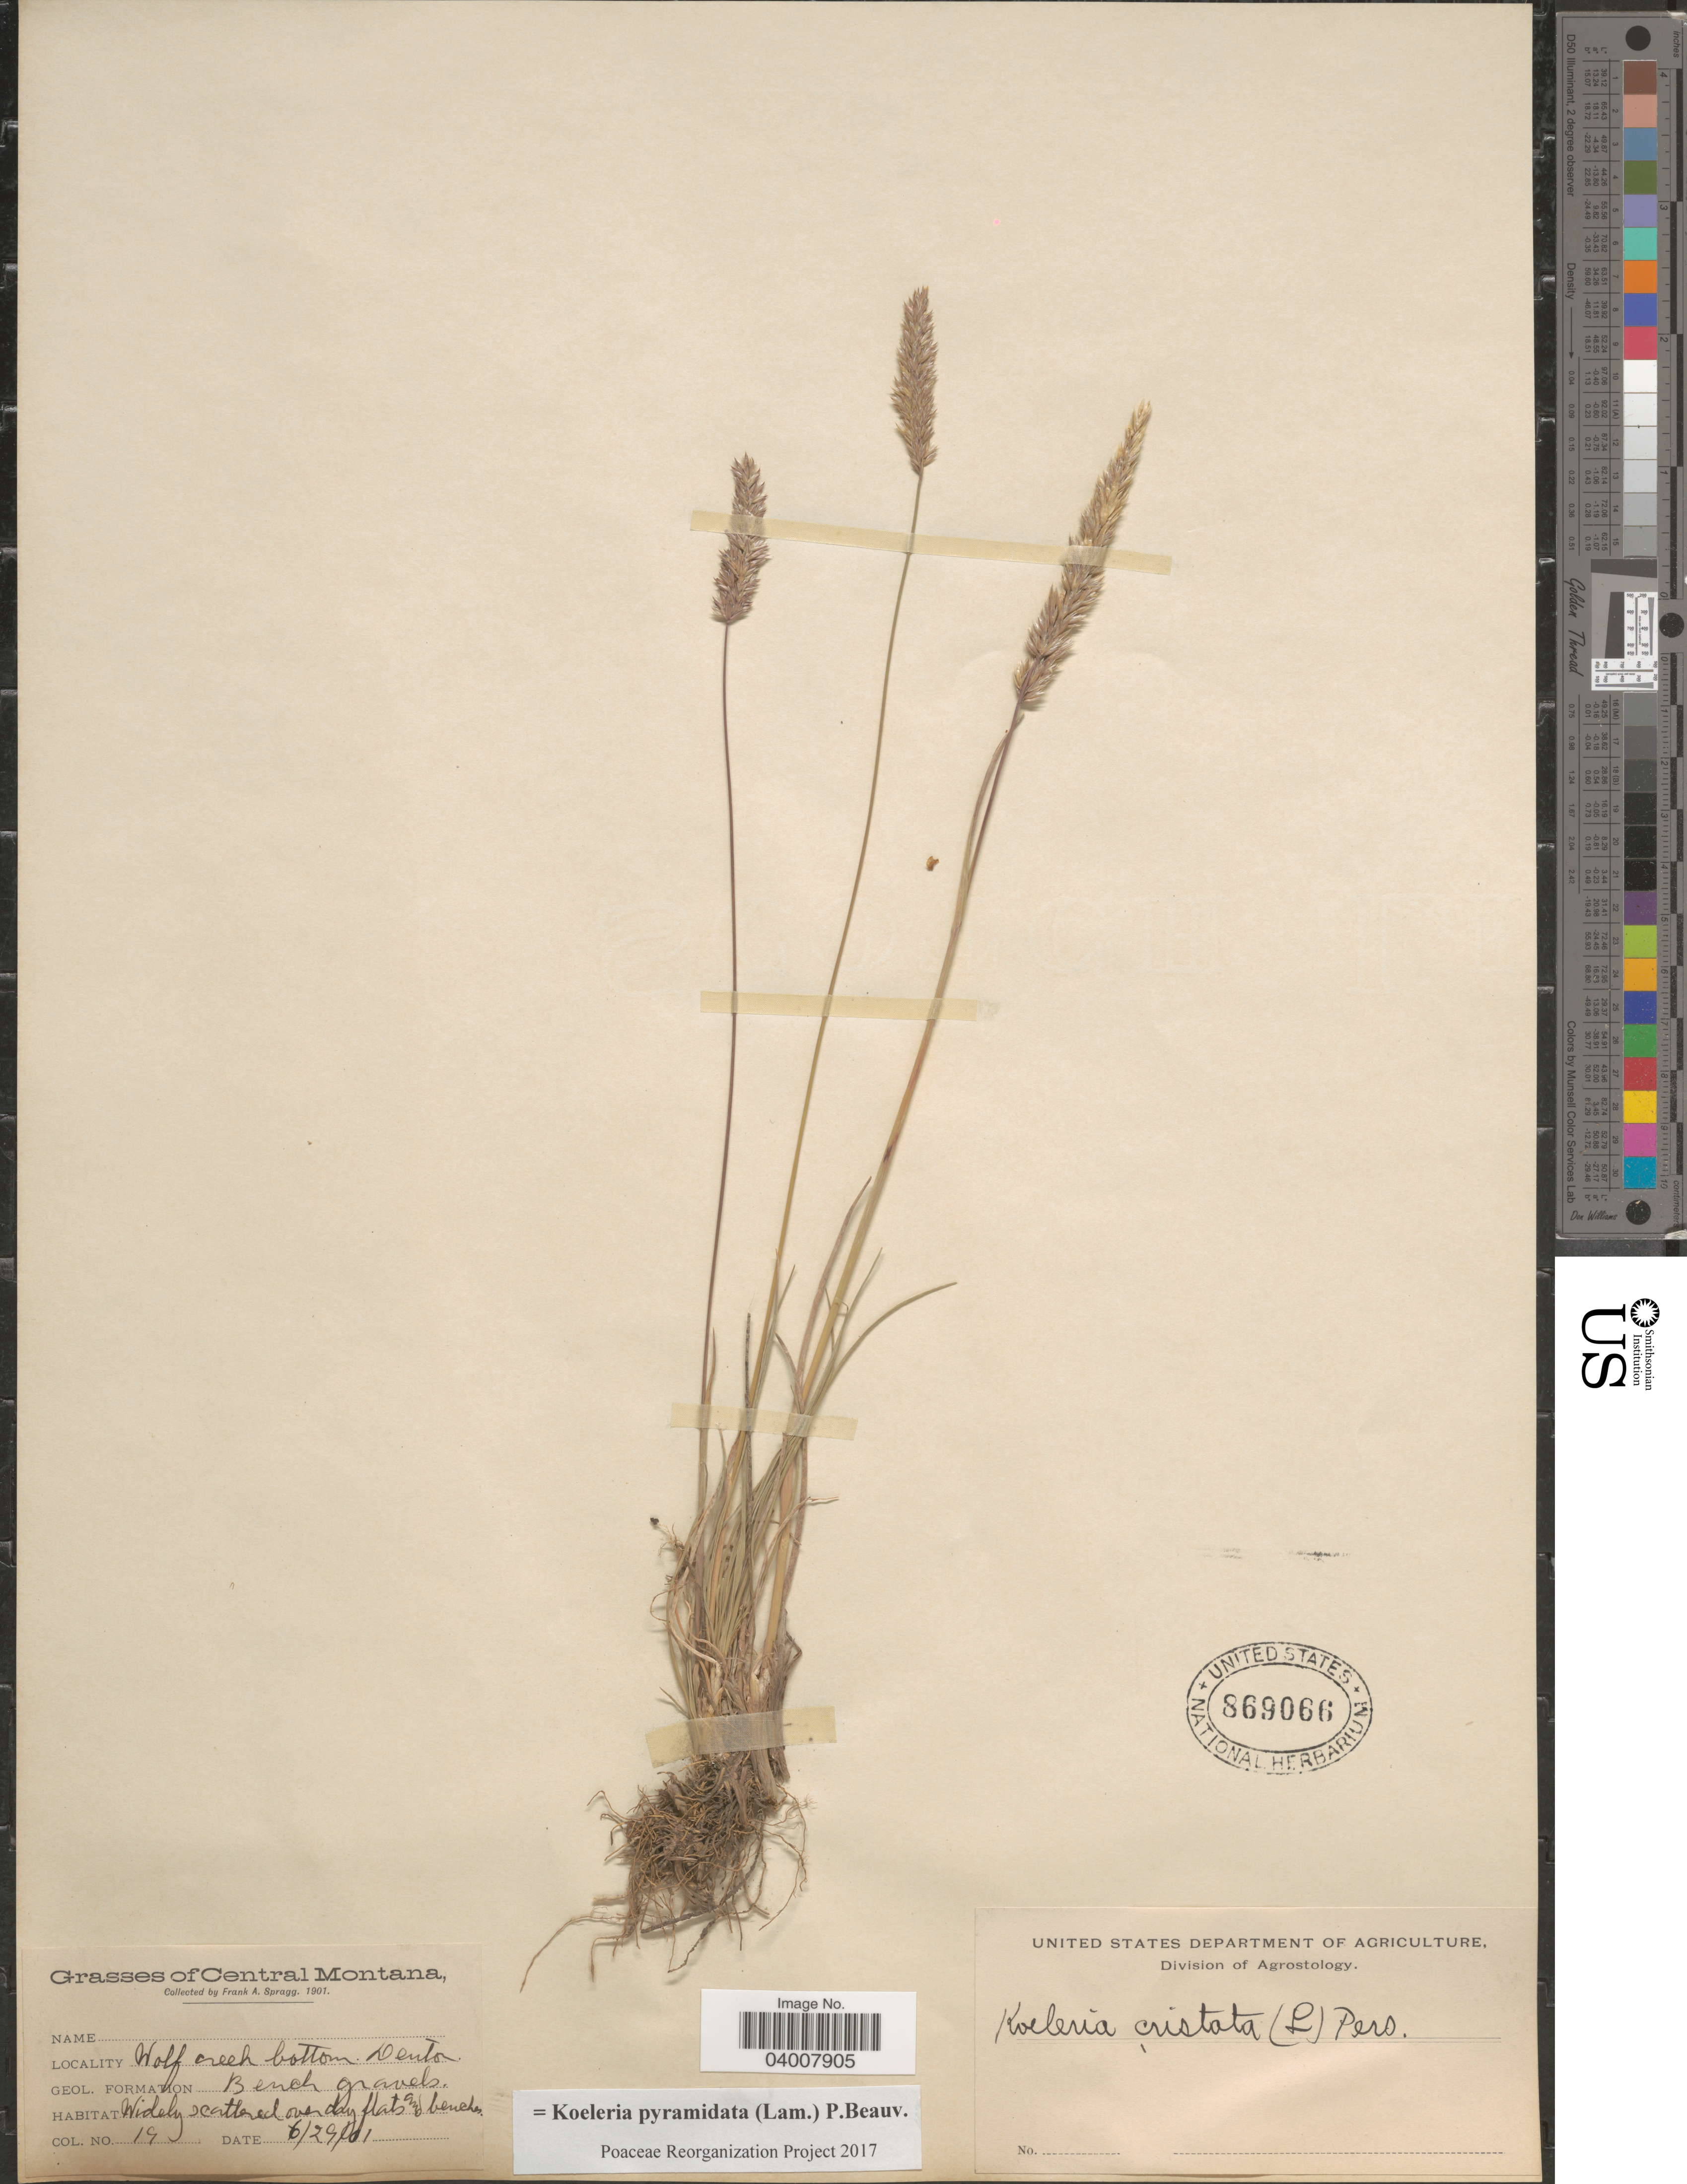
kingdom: Plantae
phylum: Tracheophyta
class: Liliopsida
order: Poales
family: Poaceae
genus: Koeleria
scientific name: Koeleria pyramidata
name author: (Lam.) P. Beauv.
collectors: F. Spragg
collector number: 19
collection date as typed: Transcribed d/m/y: 29/6/1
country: United States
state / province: Montana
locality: Central Montana. Wolf Creek bottom. Denton.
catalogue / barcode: US 869066